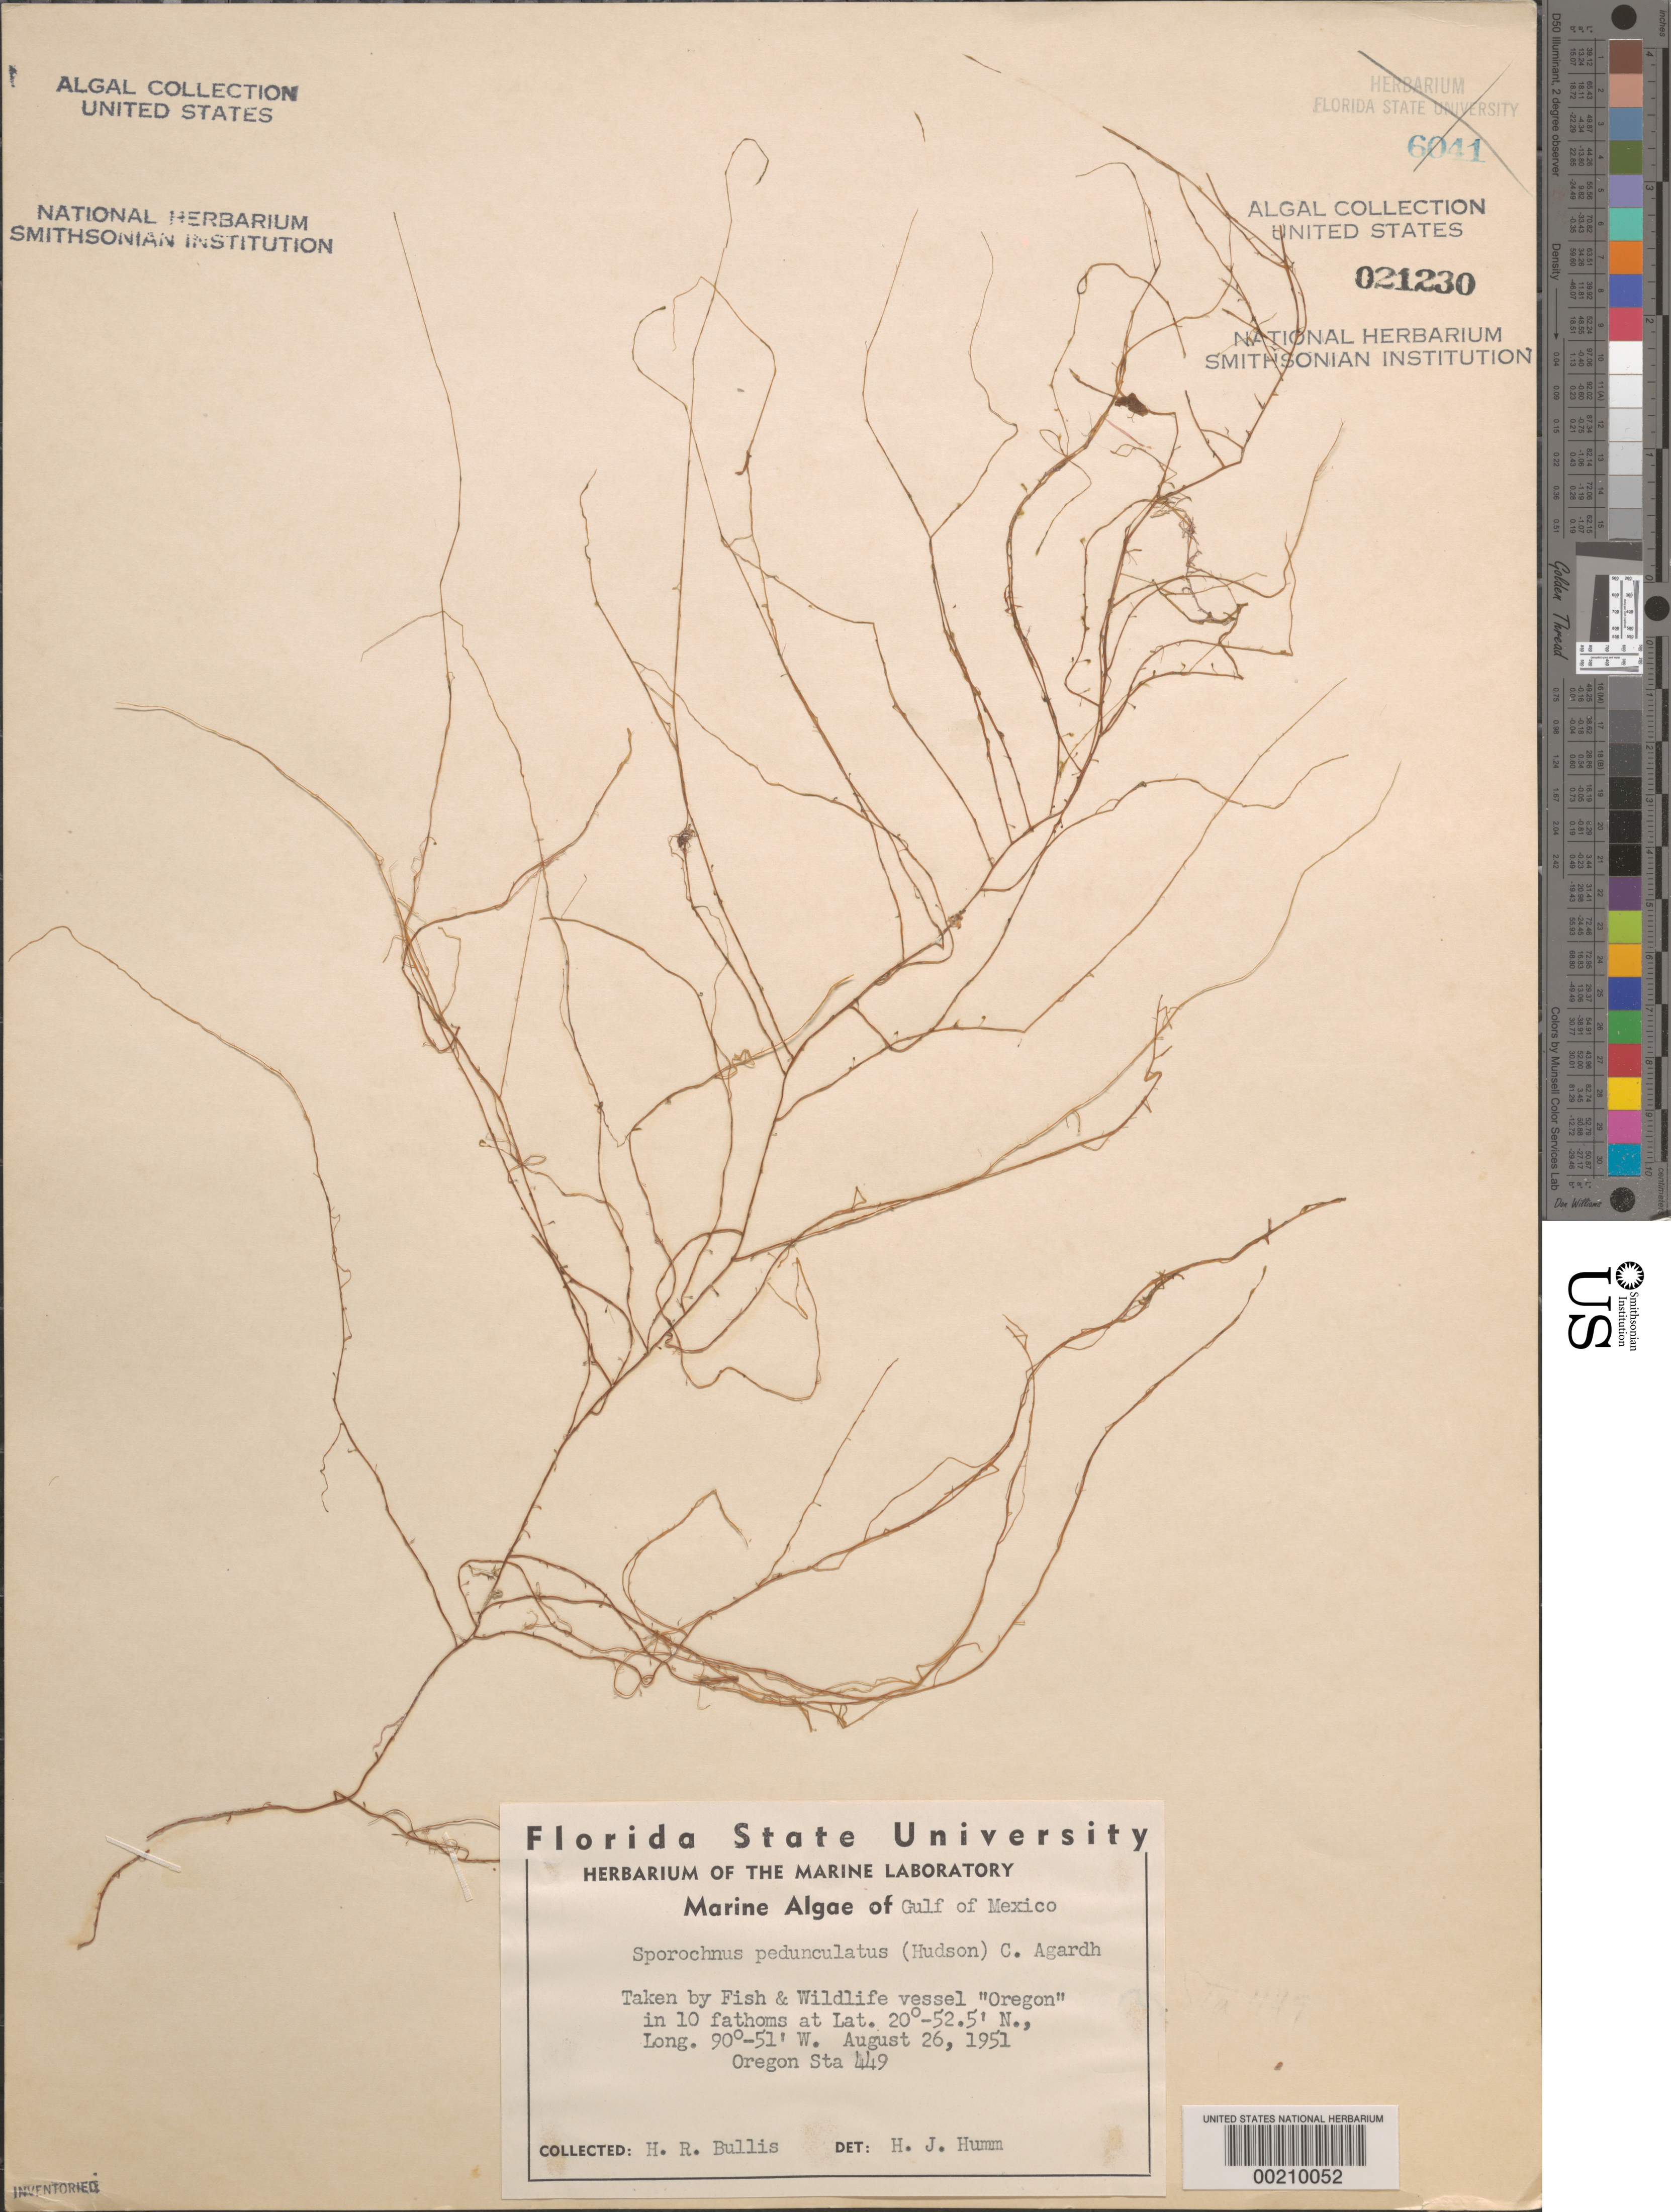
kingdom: Chromista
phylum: Ochrophyta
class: Phaeophyceae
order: Sporochnales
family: Sporochnaceae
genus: Sporochnus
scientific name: Sporochnus pedunculatus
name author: (Huds.) C. Agardh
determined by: Humm, Harold J.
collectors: H. Bullis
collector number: Station 449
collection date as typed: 26 Aug 1951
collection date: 1951-08-26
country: Mexico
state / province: Campeche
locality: Campeche Banks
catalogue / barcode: US 21230